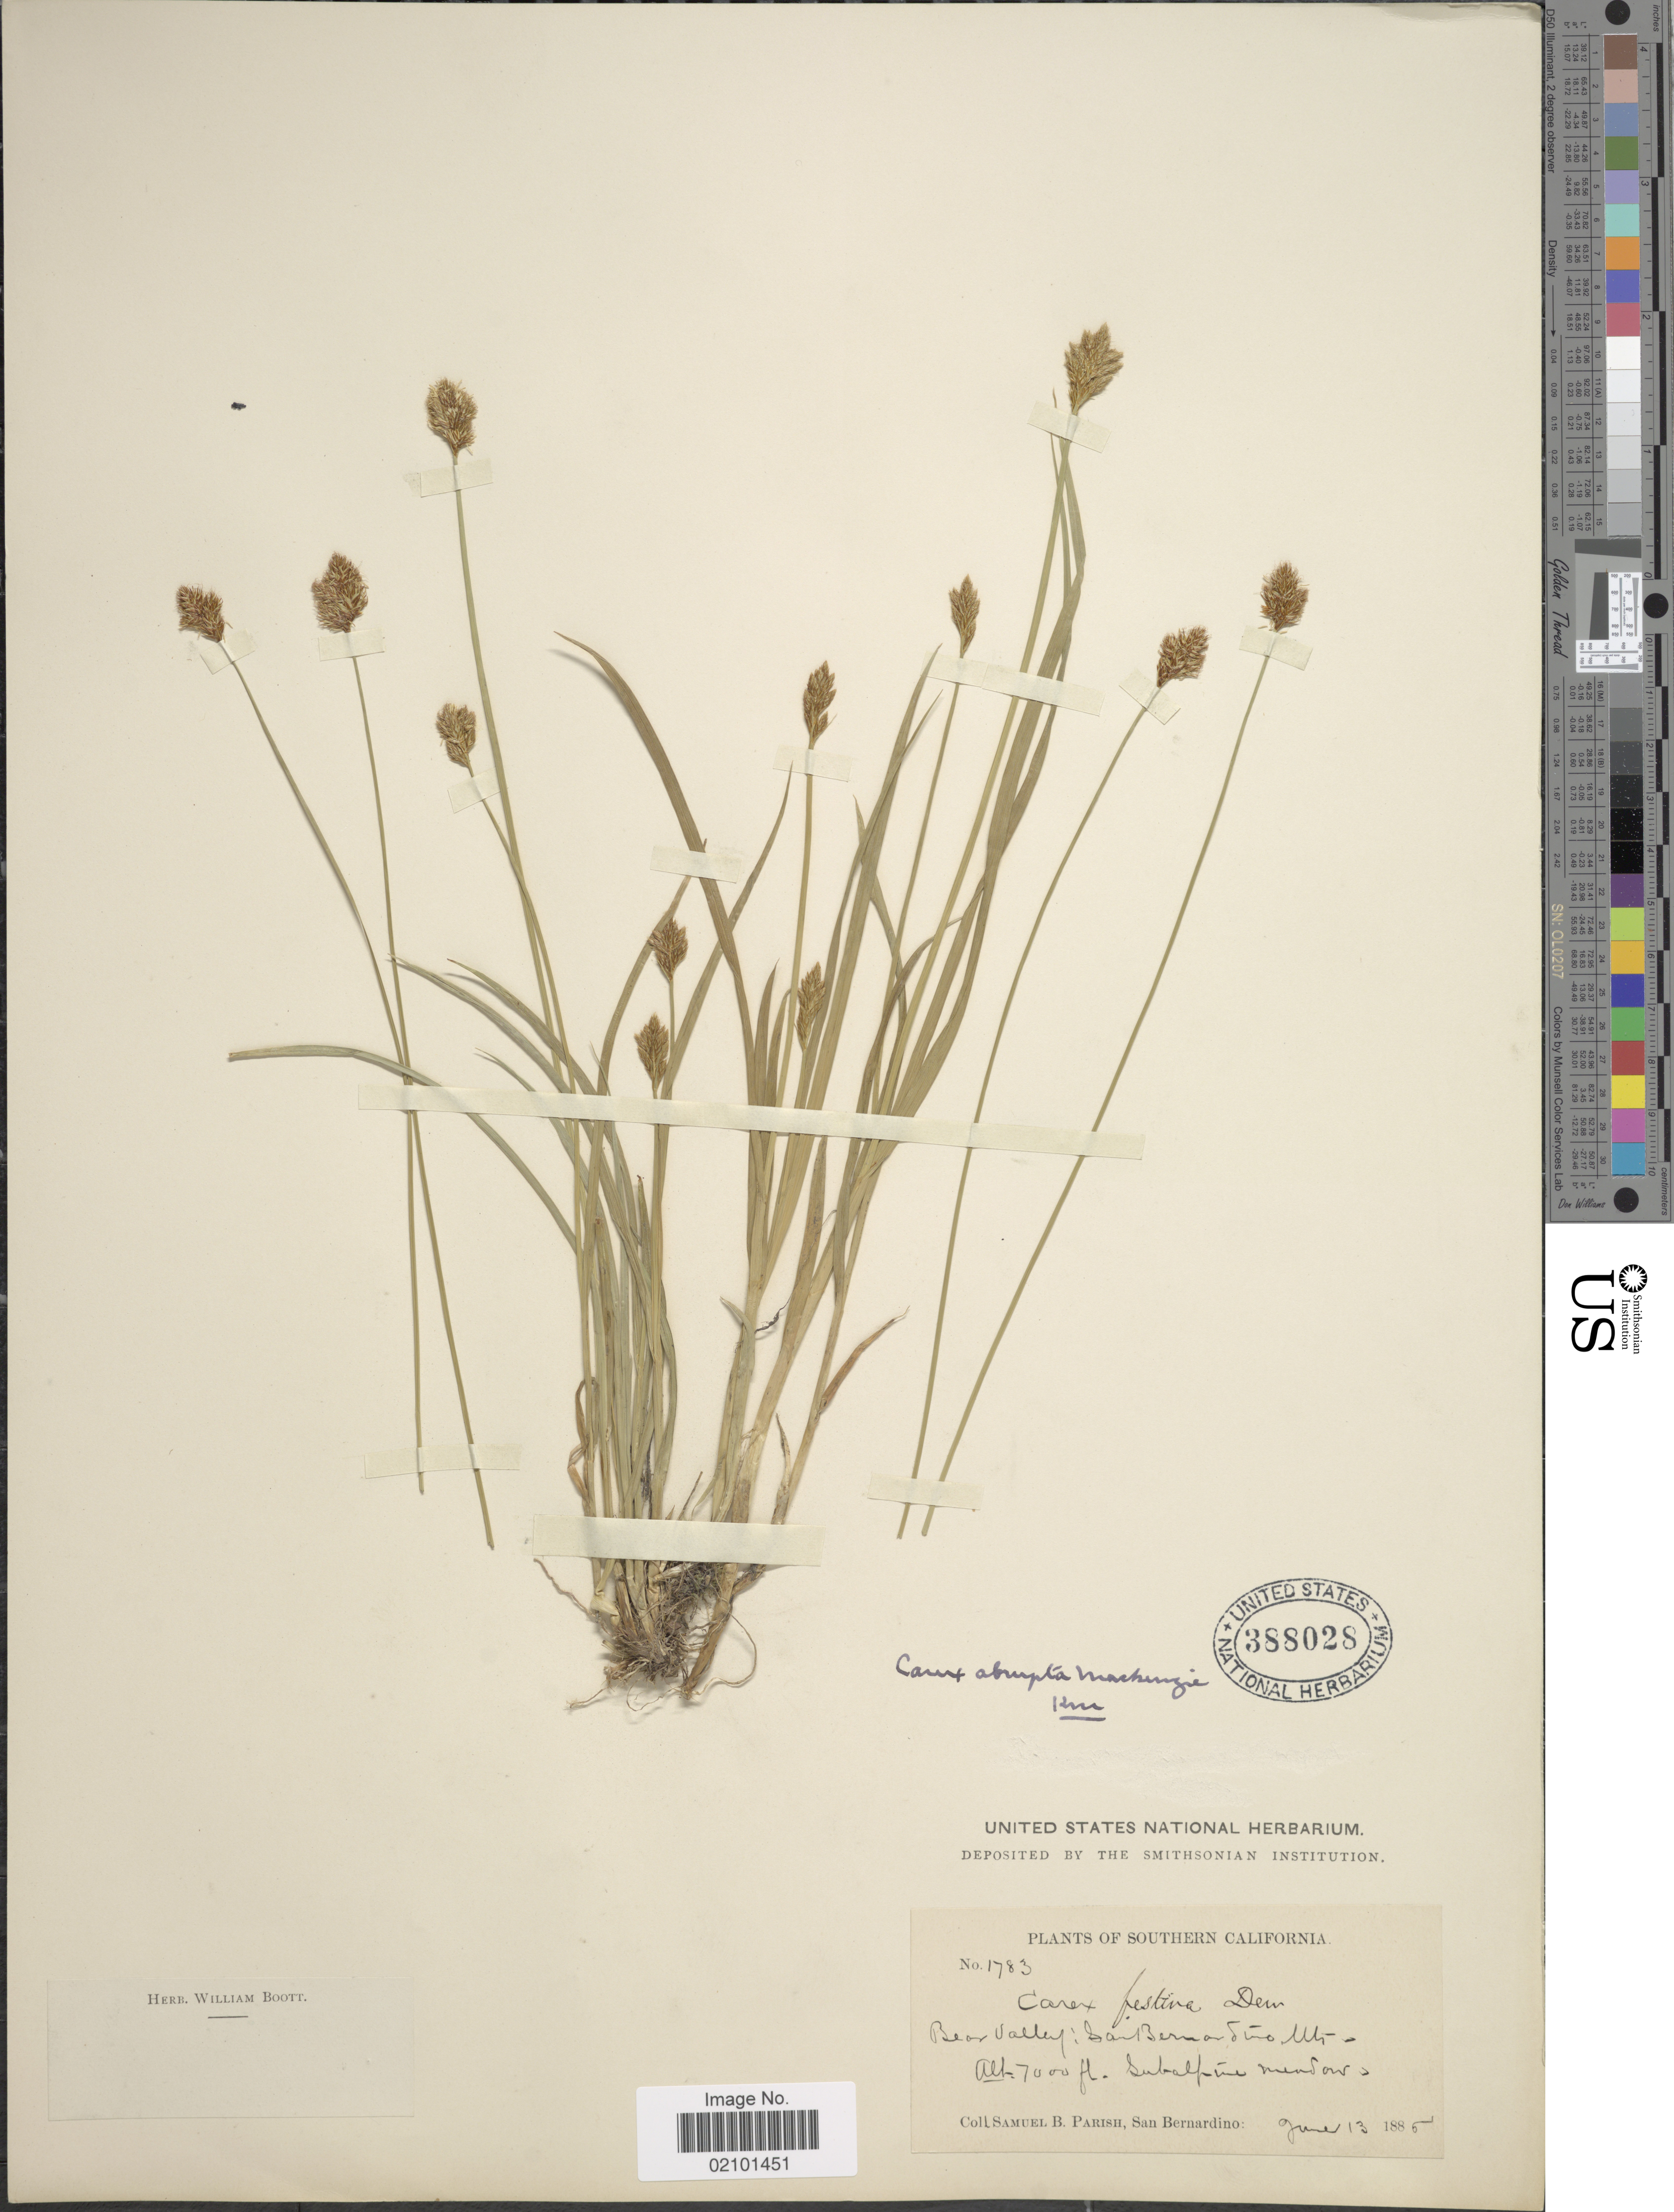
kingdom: Plantae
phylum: Tracheophyta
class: Liliopsida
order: Poales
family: Cyperaceae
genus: Carex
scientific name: Carex abrupta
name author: Mack.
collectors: S. B. Parish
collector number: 1783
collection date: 1885-06-13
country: United States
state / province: California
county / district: San Bernardino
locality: Southern California. Bear Valley; Saint Bernardino Mts. Subalpine meadows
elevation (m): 2134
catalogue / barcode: US 388028